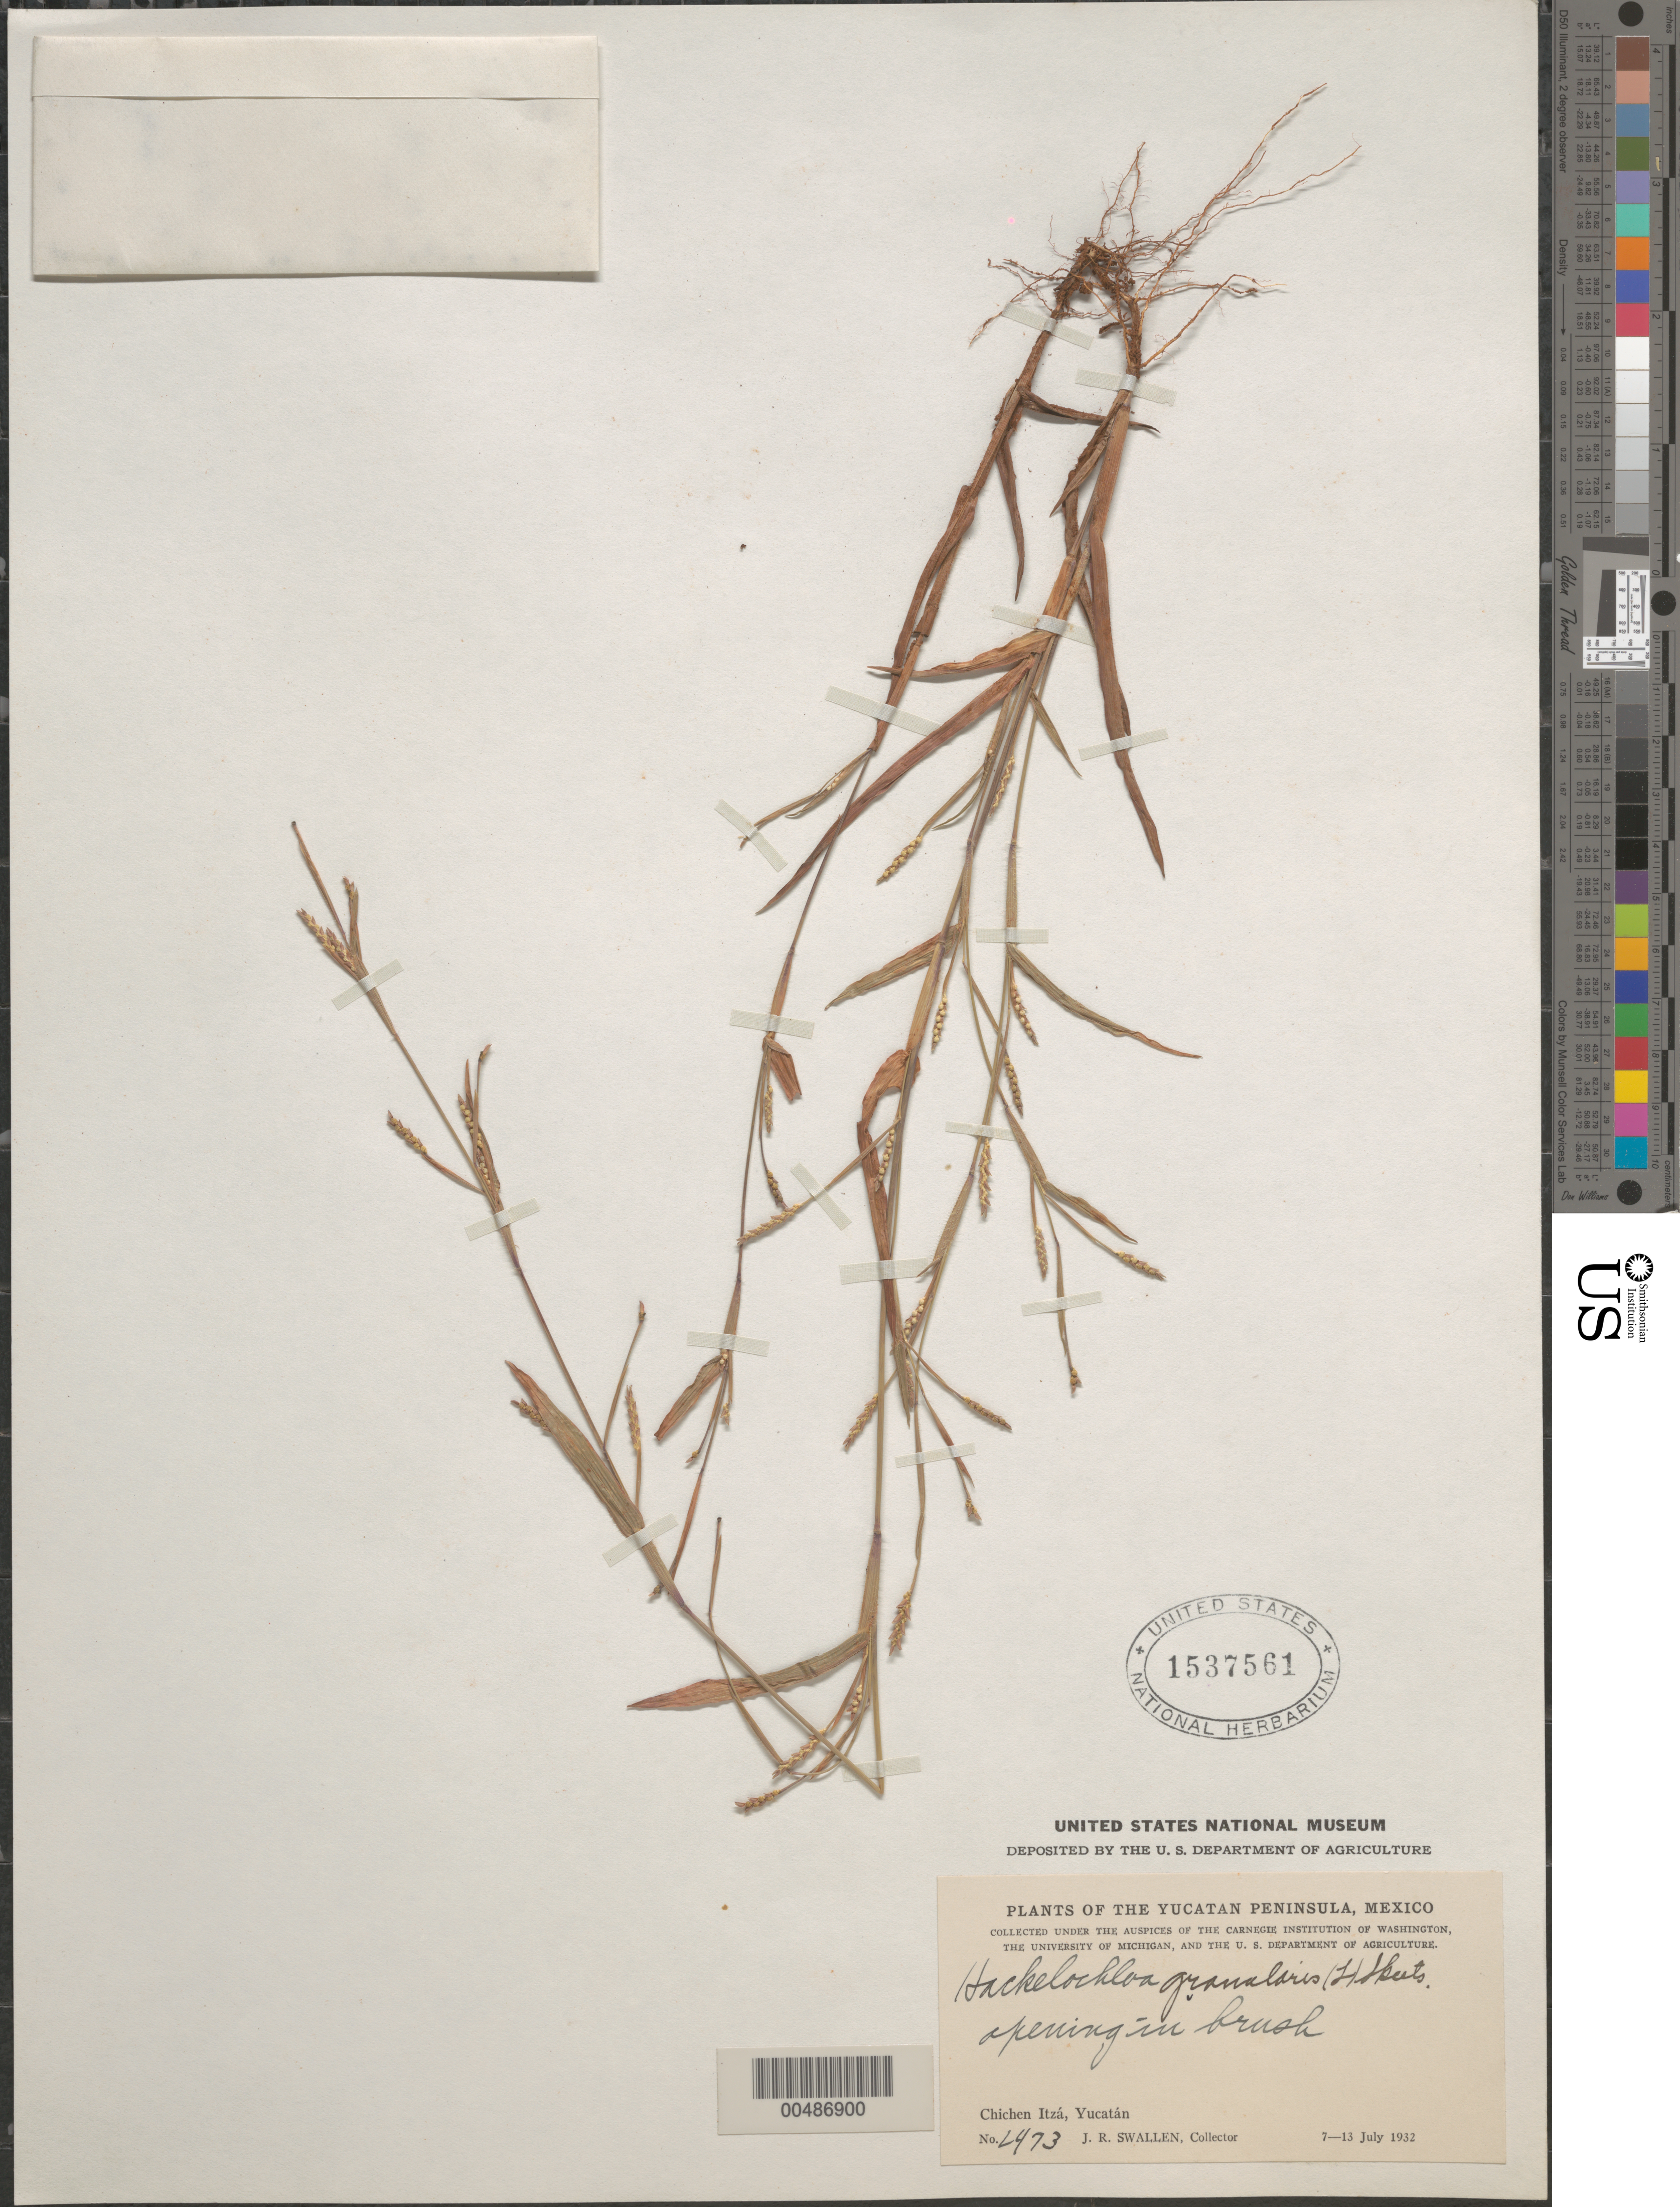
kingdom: Plantae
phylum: Tracheophyta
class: Liliopsida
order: Poales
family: Poaceae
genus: Hackelochloa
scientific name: Hackelochloa granularis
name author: (L.) Kuntze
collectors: J. R. Swallen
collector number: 2473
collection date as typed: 7 Jul 1932 to 13 Jul 1932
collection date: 1932-07-07/1932-07-13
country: Mexico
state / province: Yucatan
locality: Chichen Itz , Yucatan Peninsula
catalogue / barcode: US 1537561